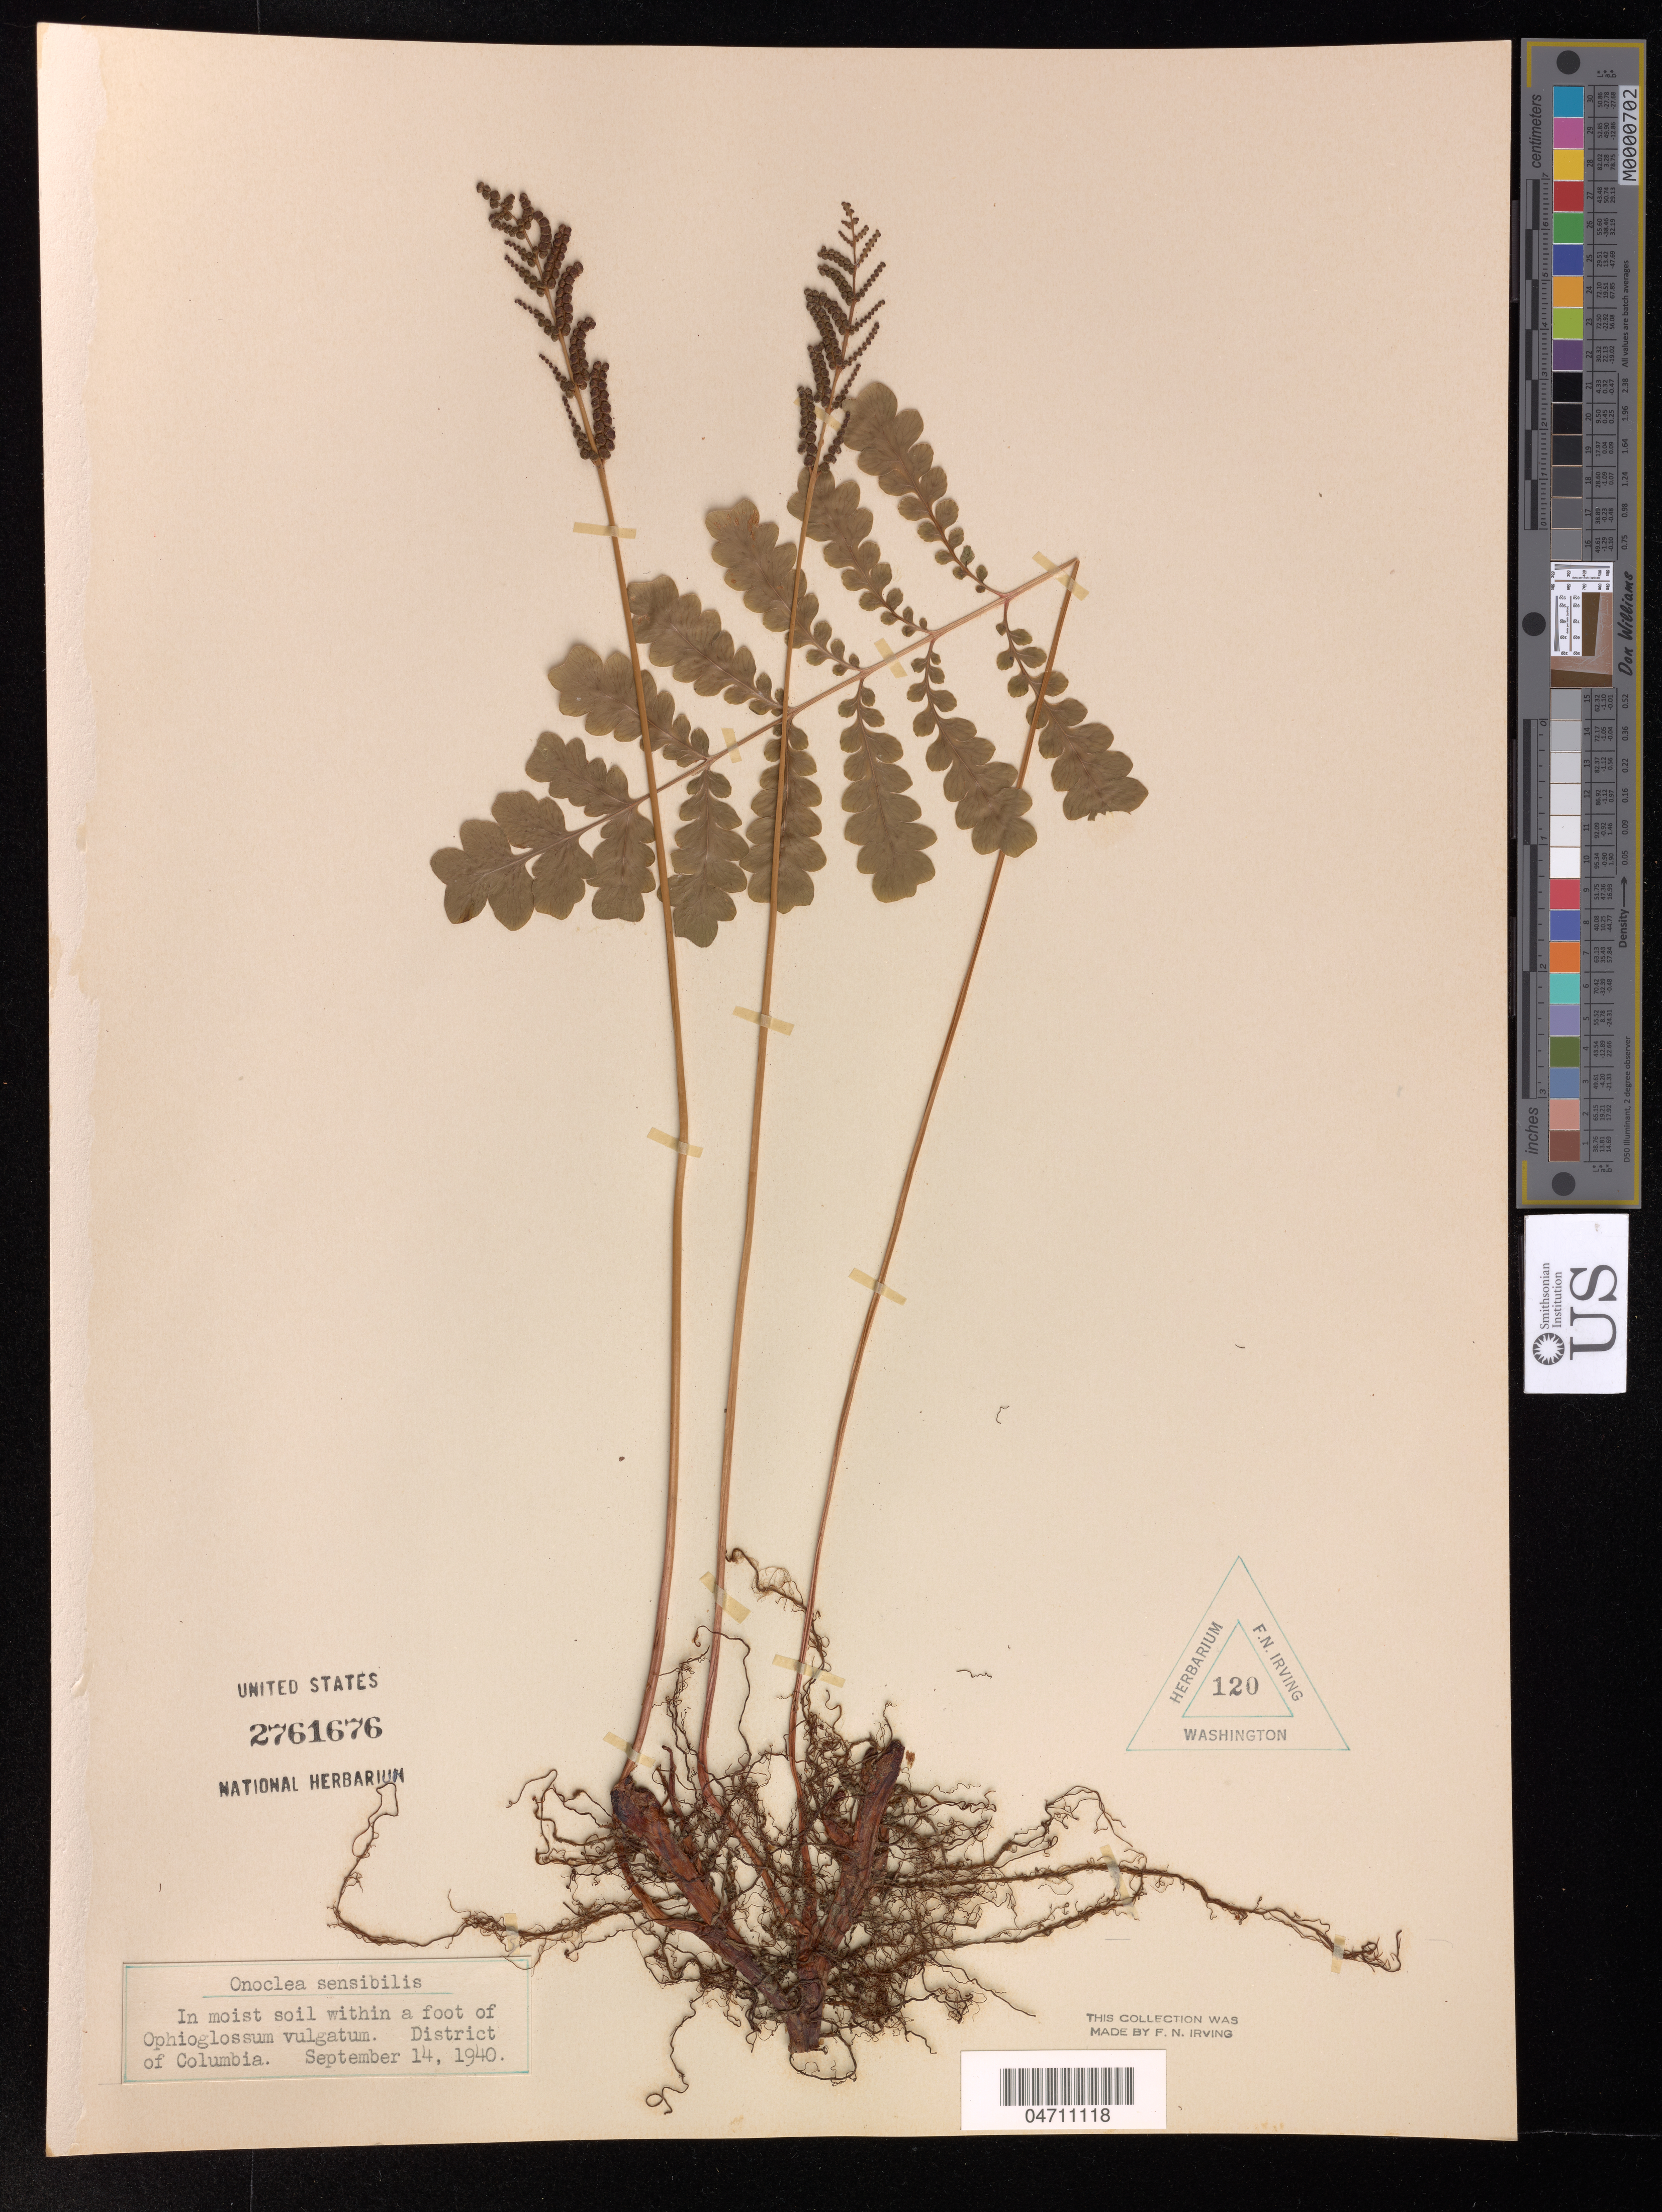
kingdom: Plantae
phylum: Tracheophyta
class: Polypodiopsida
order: Polypodiales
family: Onocleaceae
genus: Onoclea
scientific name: Onoclea sensibilis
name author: L.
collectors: F. Irving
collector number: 120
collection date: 1940-09-14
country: United States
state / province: District of Columbia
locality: District of Columbia.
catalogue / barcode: US 2761676